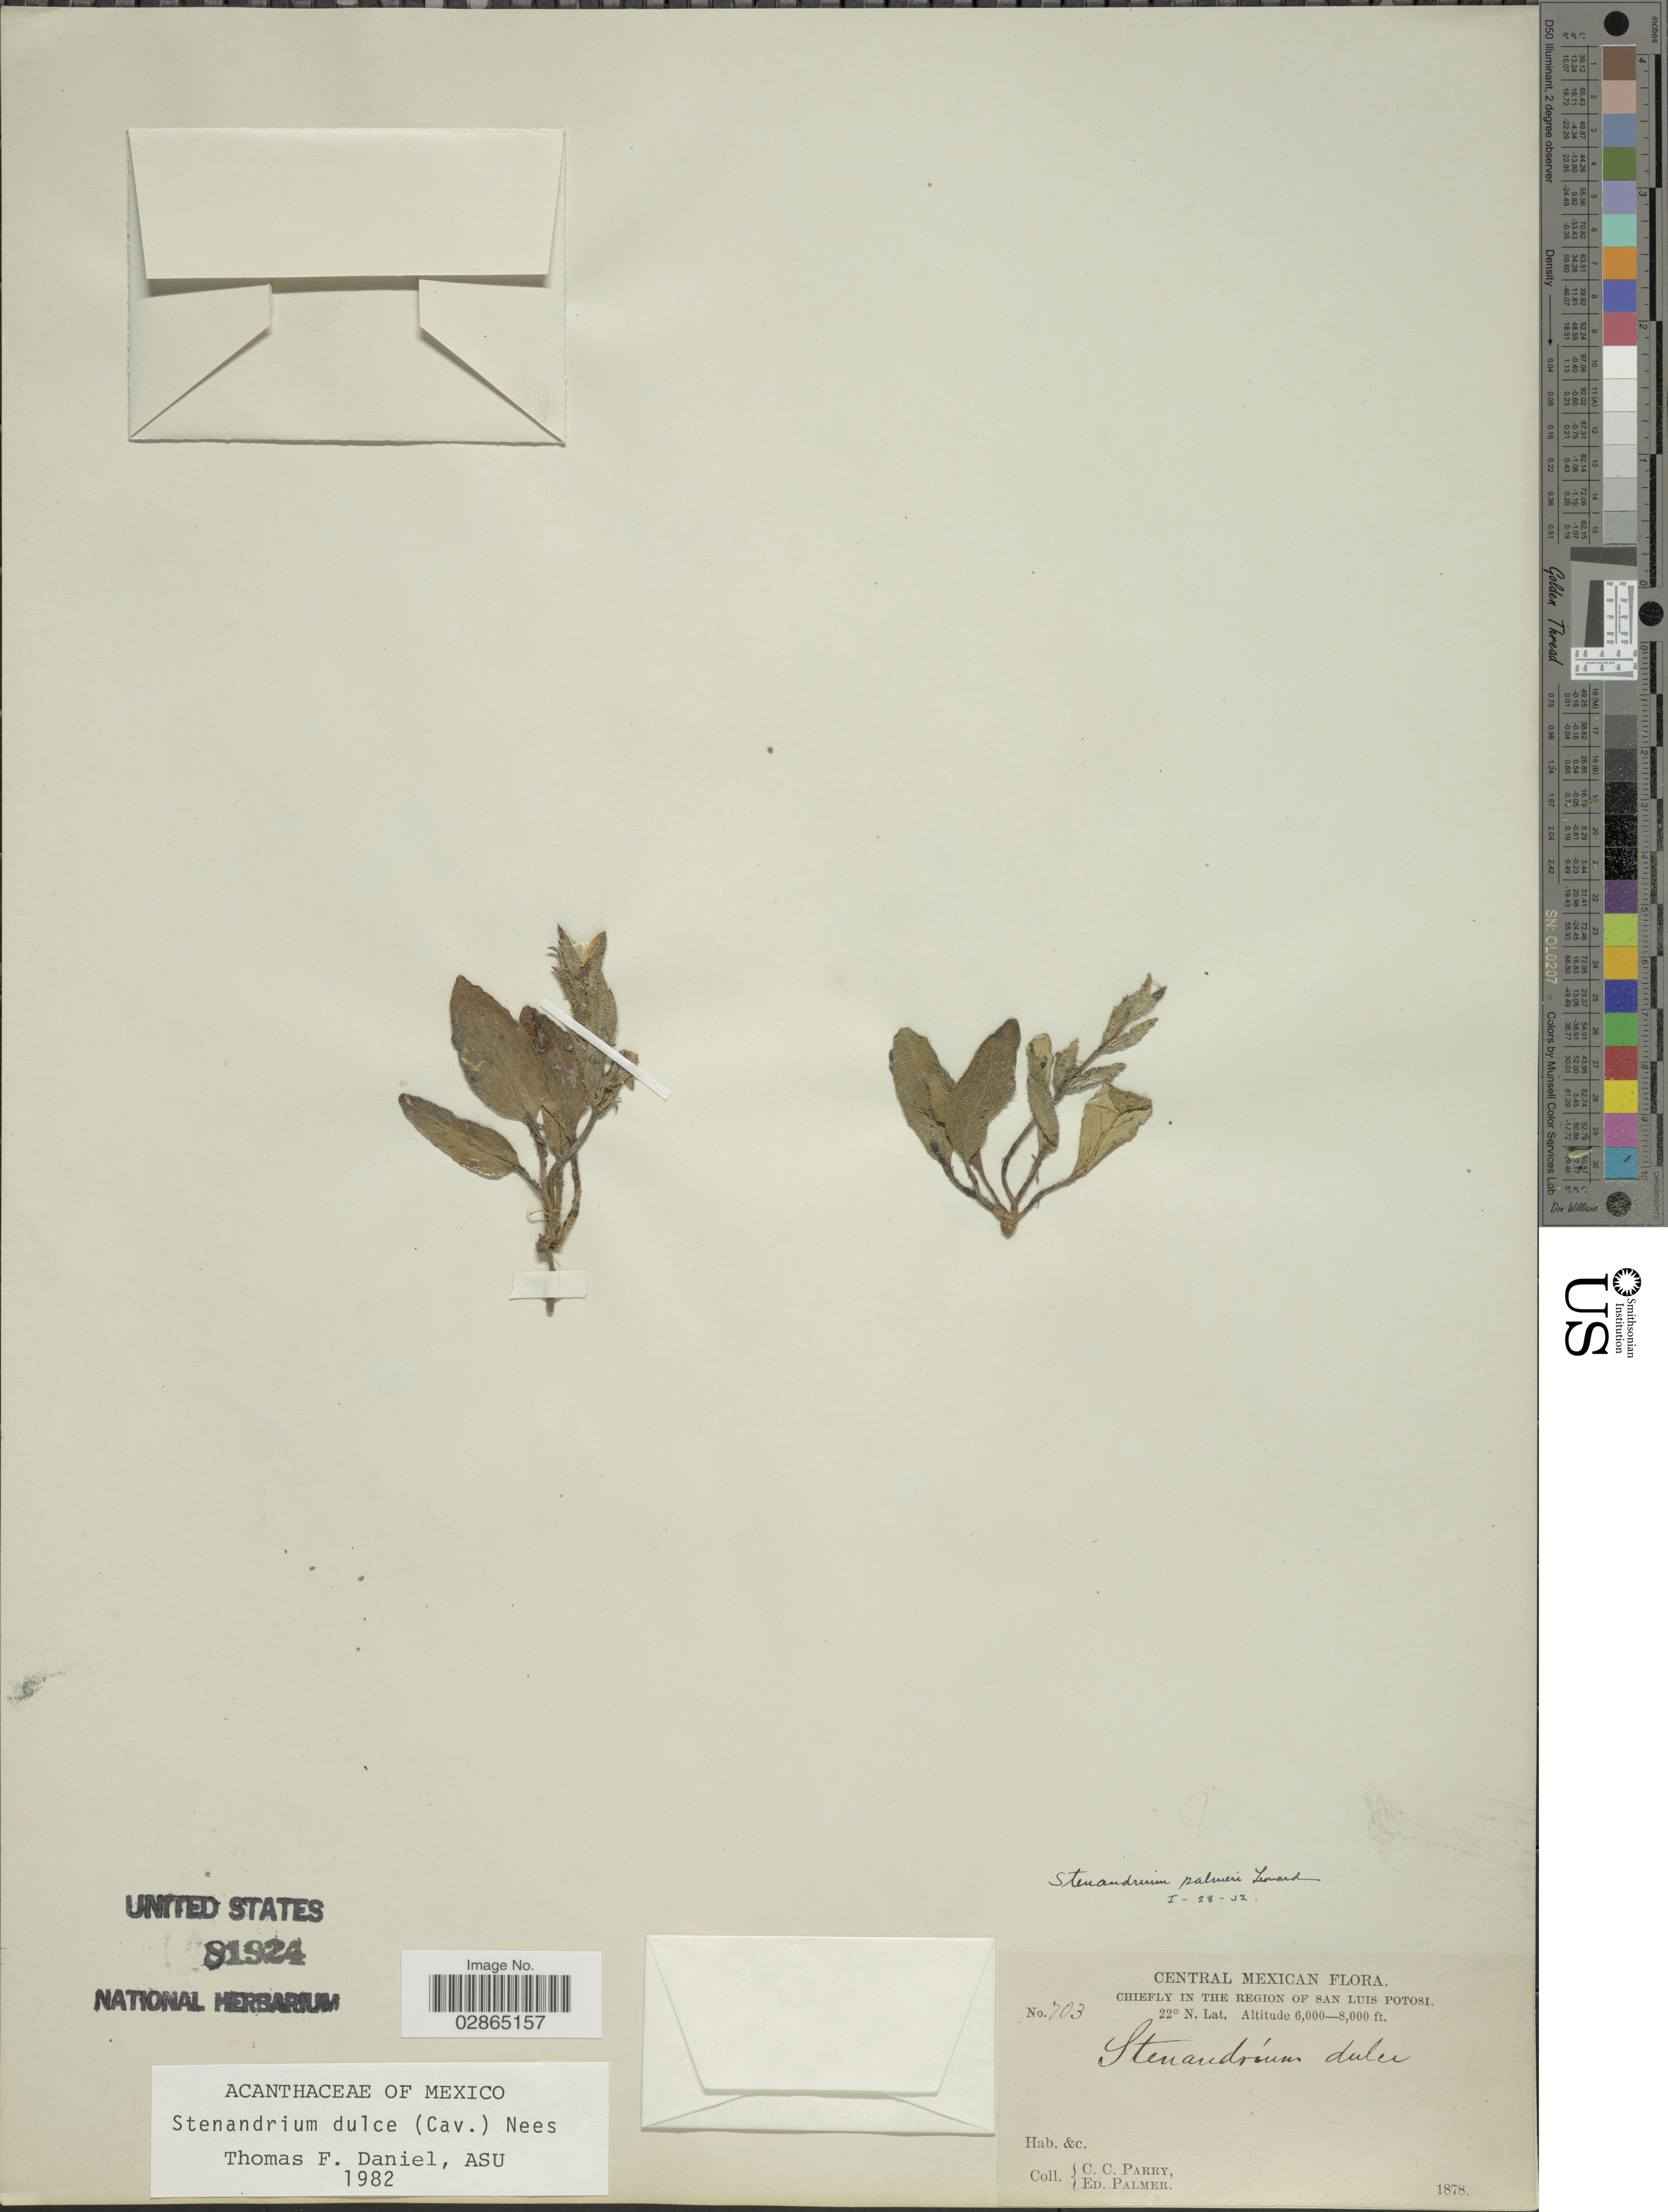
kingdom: Plantae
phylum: Tracheophyta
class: Magnoliopsida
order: Lamiales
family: Acanthaceae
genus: Stenandrium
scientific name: Stenandrium dulce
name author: (Cav.) Nees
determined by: Daniel, Thomas F.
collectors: C. C. Parry & E. Palmer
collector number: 703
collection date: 1878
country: Mexico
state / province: San Luis Potosí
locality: Central Mexican. Chiefly in the region of San Luis Potosi.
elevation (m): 1829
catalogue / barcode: US 81924